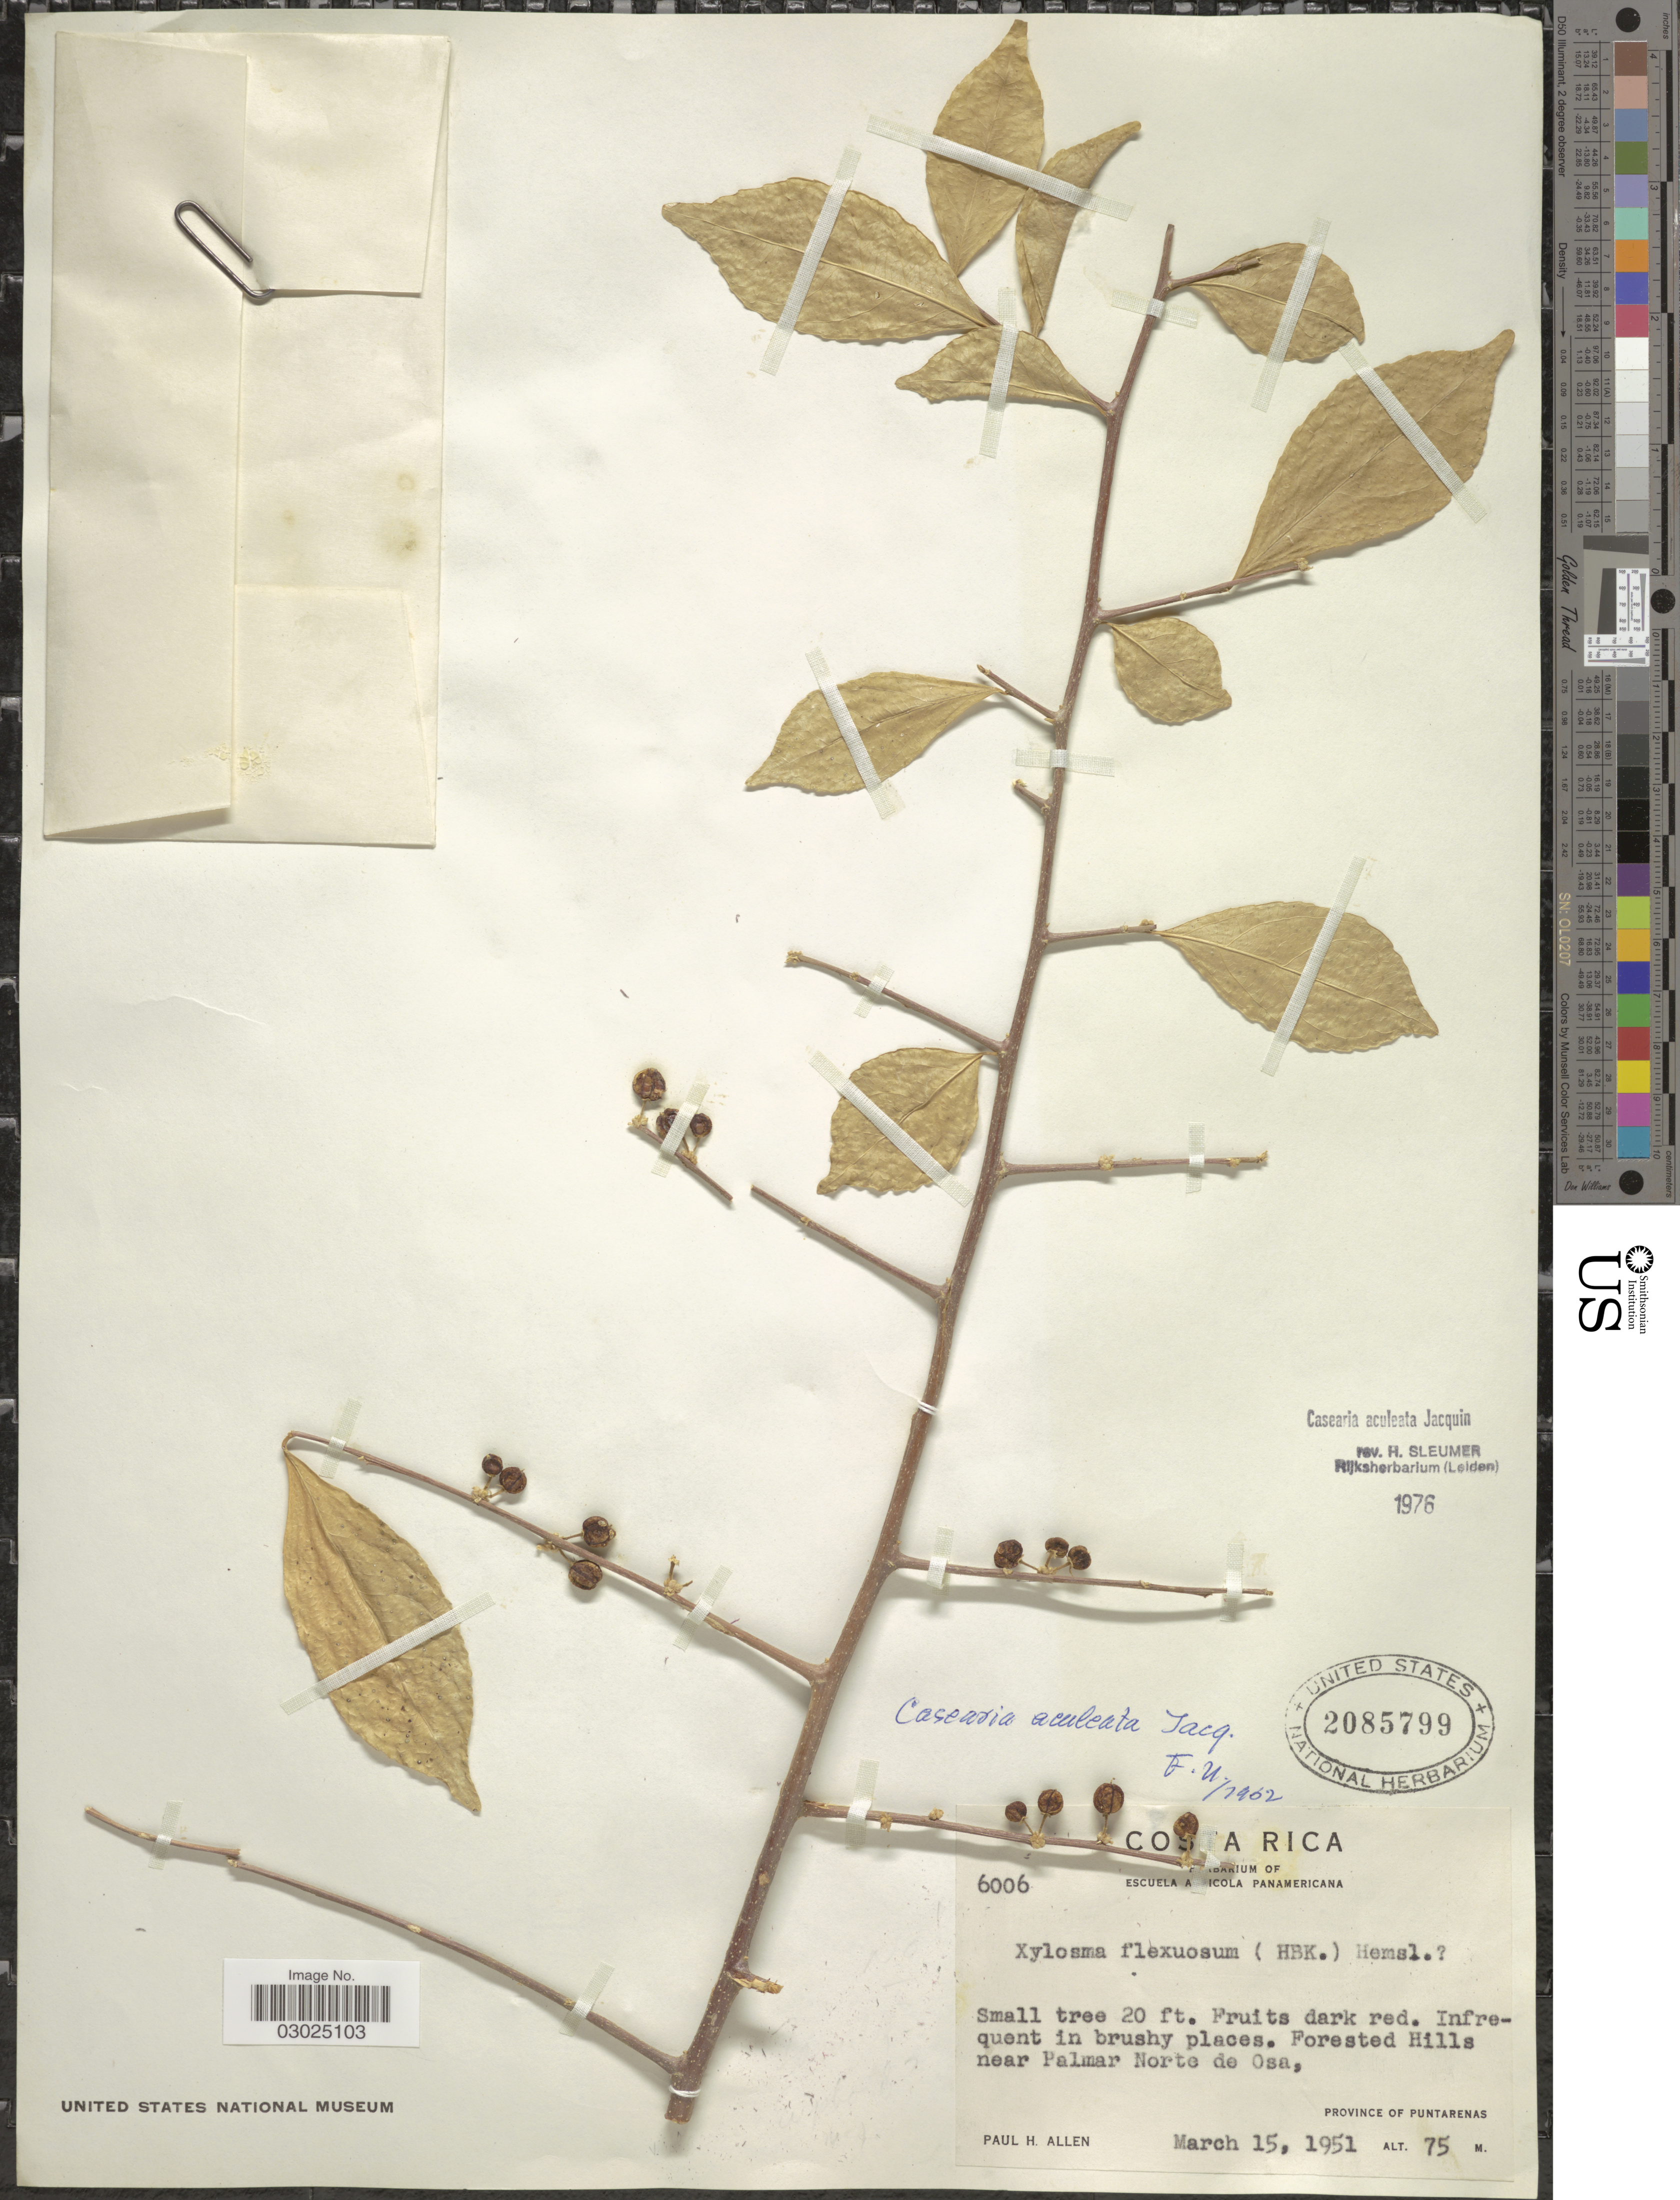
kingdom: Plantae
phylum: Tracheophyta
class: Magnoliopsida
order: Malpighiales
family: Salicaceae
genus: Casearia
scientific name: Casearia aculeata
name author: Jacq.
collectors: P. H. Allen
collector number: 6006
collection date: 1951-03-15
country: Costa Rica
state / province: Puntarenas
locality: Forested Hills near Palmar Norte de Osa.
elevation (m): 75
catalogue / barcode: US 2085799